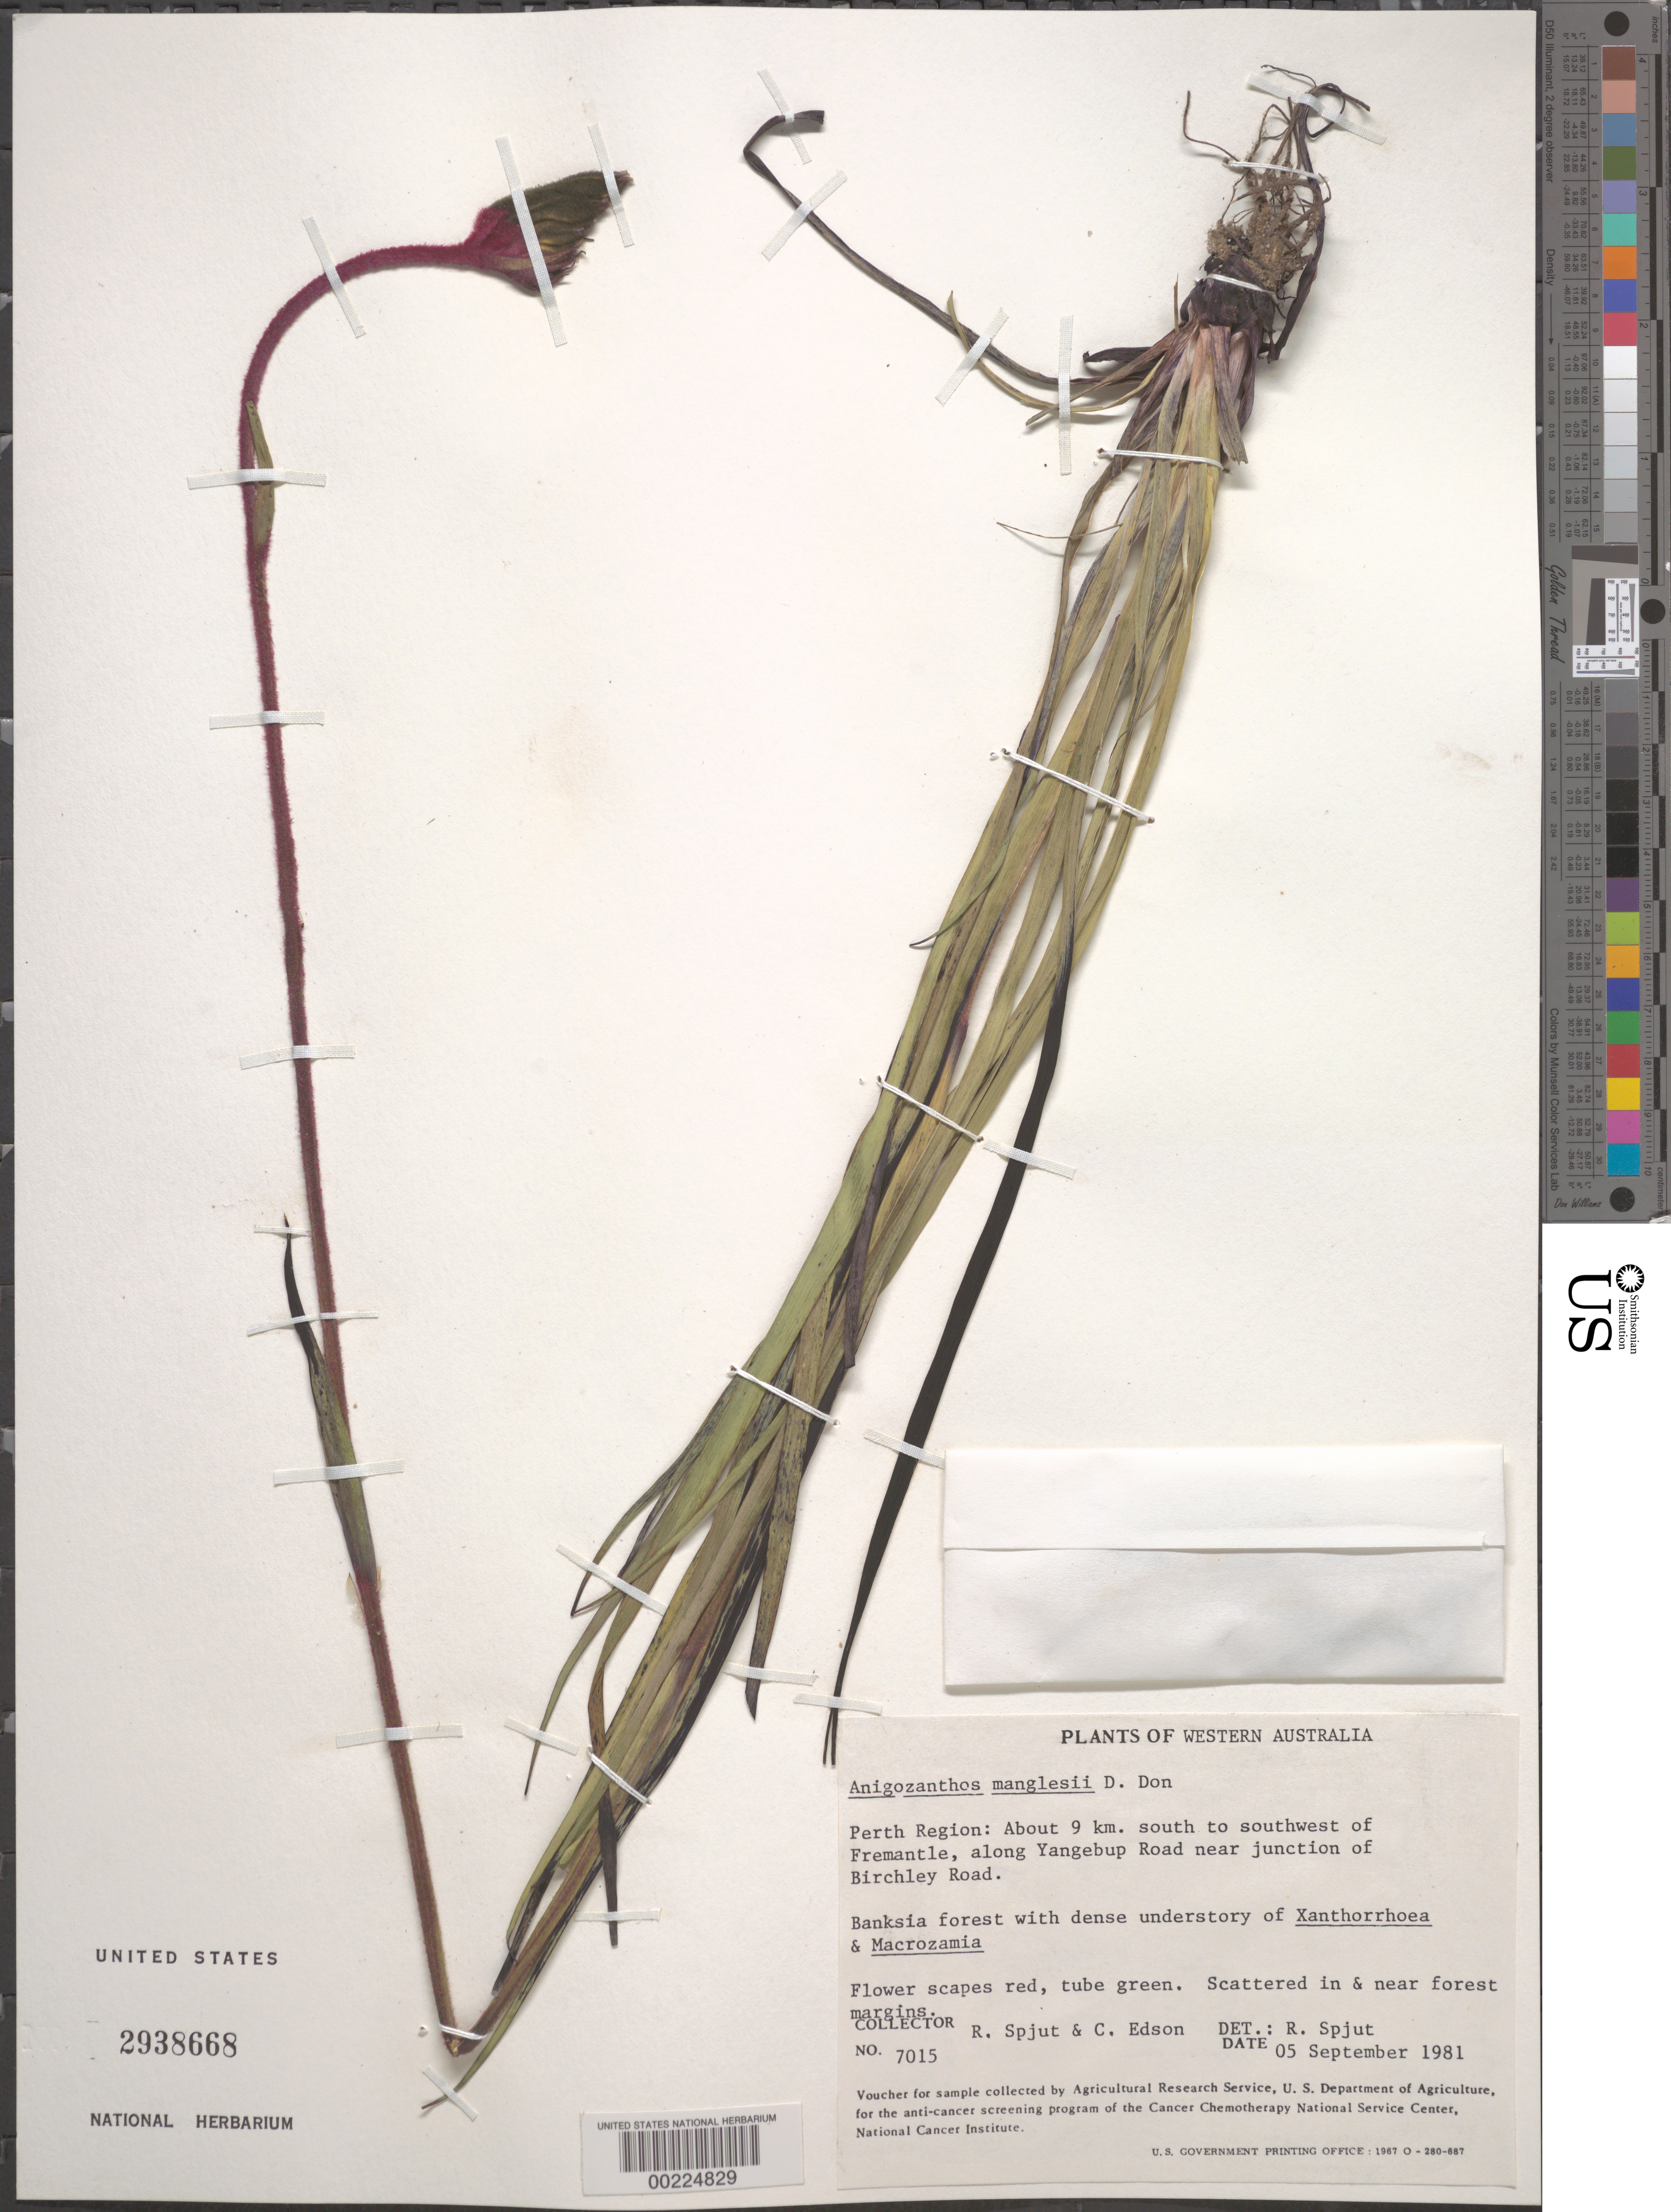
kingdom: Plantae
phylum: Tracheophyta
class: Liliopsida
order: Commelinales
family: Haemodoraceae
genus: Anigozanthos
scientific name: Anigozanthos manglesii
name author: D. Don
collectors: R. Spjut & C. Edson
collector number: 7015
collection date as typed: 05 Sep 1981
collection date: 1981-09-05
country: Australia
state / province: Western Australia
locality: Perth region: about 9 km w to sw of fremantle, along yangebup road near junction of birchley road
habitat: Forest with dense understory; scattered in & near forest margins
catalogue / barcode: US 2938668